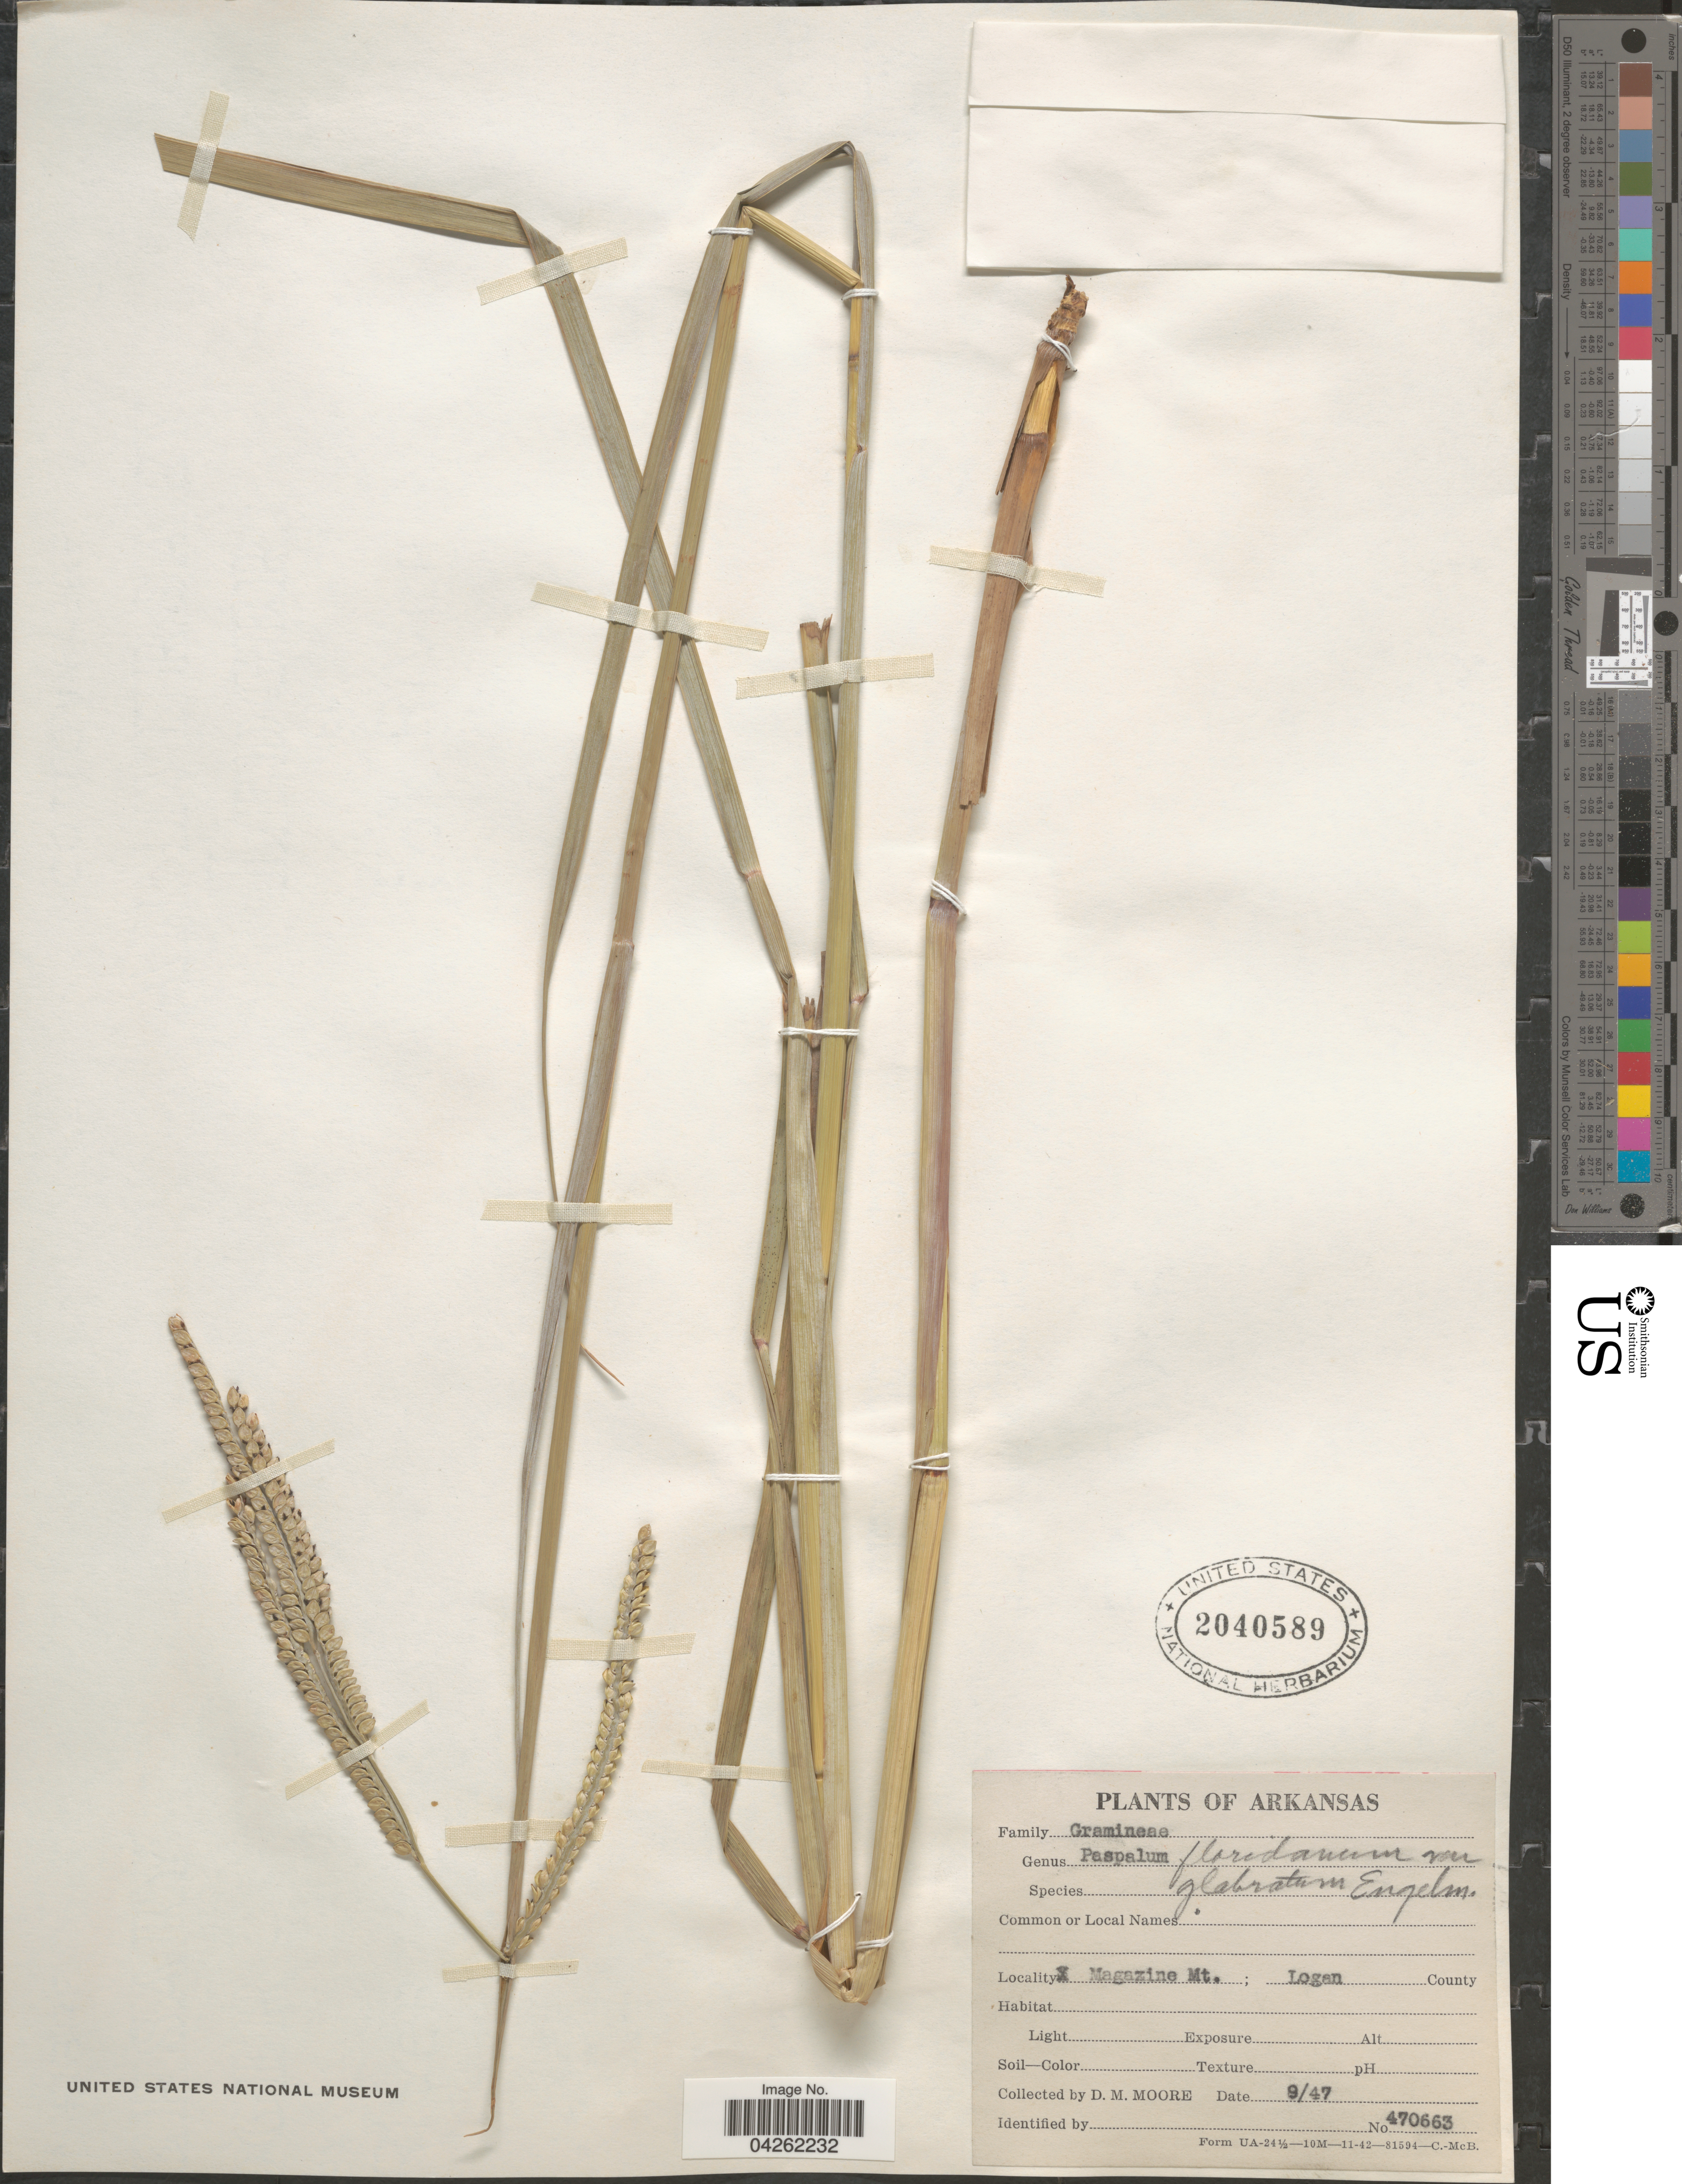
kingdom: Plantae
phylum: Tracheophyta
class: Liliopsida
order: Poales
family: Poaceae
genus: Paspalum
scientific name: Paspalum floridanum var. glabratum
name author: Engelm. ex Vasey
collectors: D. Moore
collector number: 470663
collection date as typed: Transcribed d/m/y: /9/47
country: United States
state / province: Arkansas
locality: Magazine Mt.; Logan County.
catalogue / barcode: US 2040589